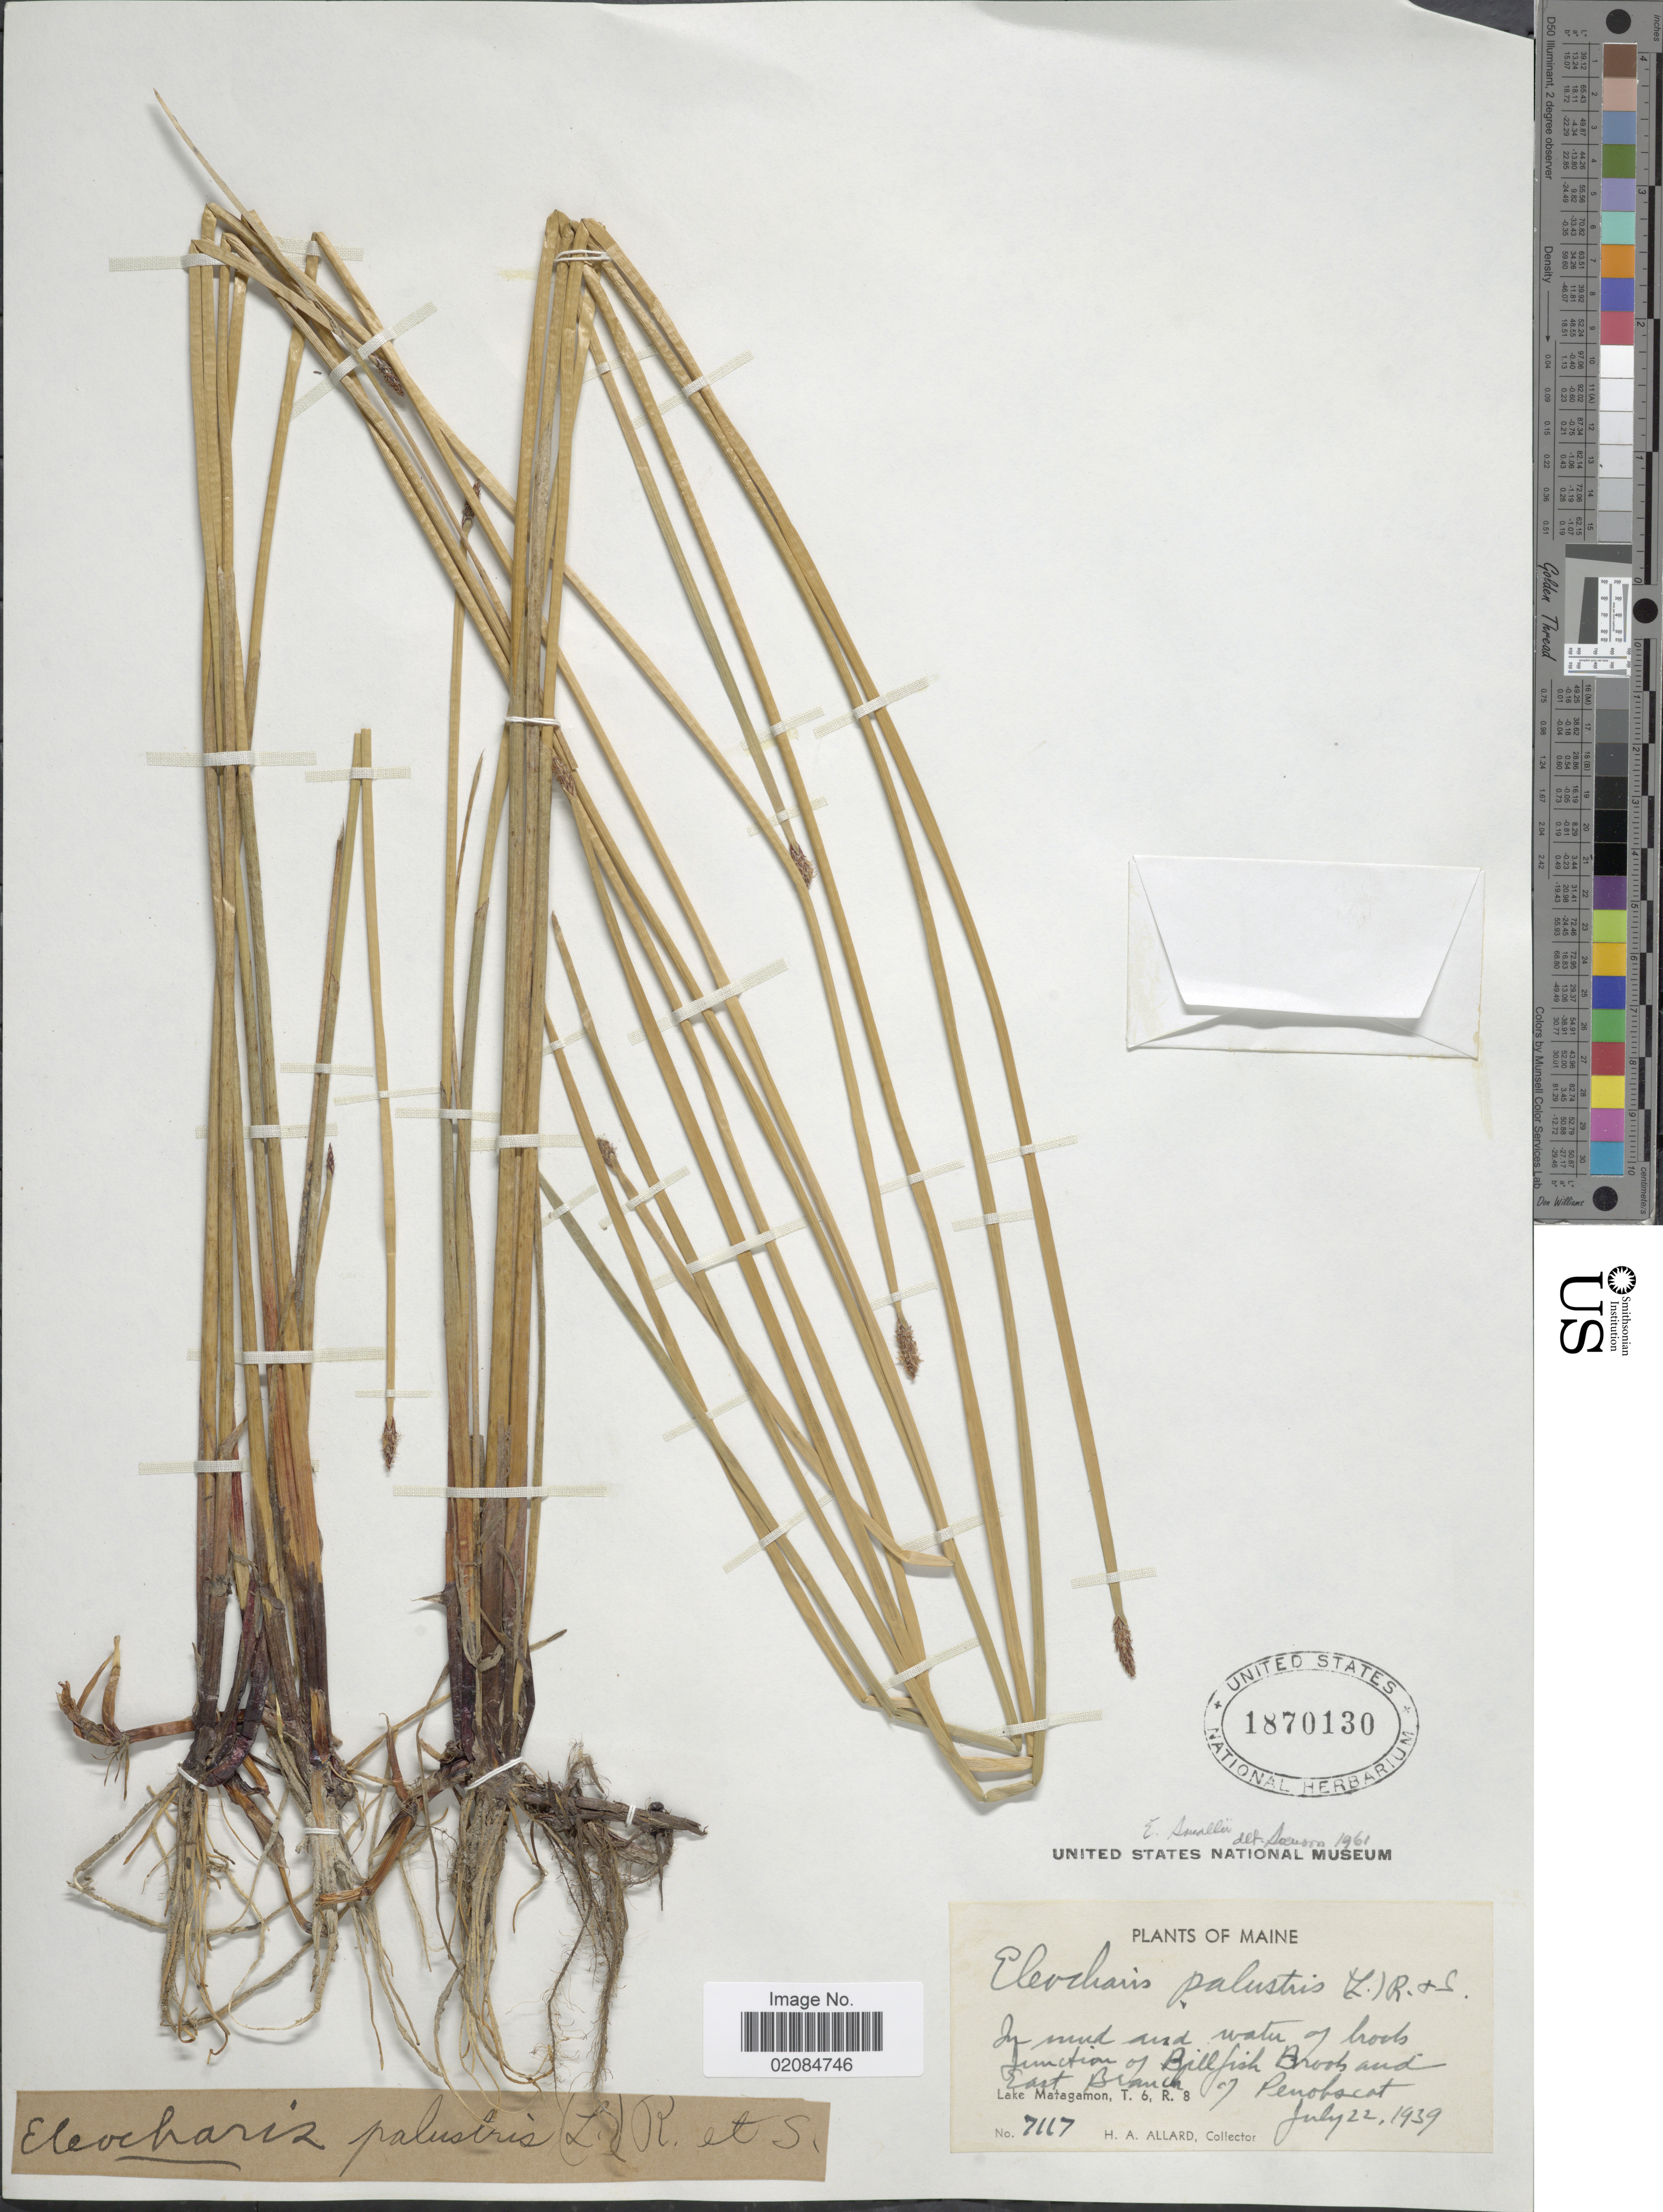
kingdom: Plantae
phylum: Tracheophyta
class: Liliopsida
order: Poales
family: Cyperaceae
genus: Eleocharis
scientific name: Eleocharis palustris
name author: (L.) Roem. & Schult.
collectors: H. A. Allard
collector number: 7117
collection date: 1939-07-22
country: United States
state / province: Maine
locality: In mud and water of brook, junction of Billfish Brook and East Branch of Penobscot. Lake Matagamon, T.6, R.8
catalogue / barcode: US 1870130